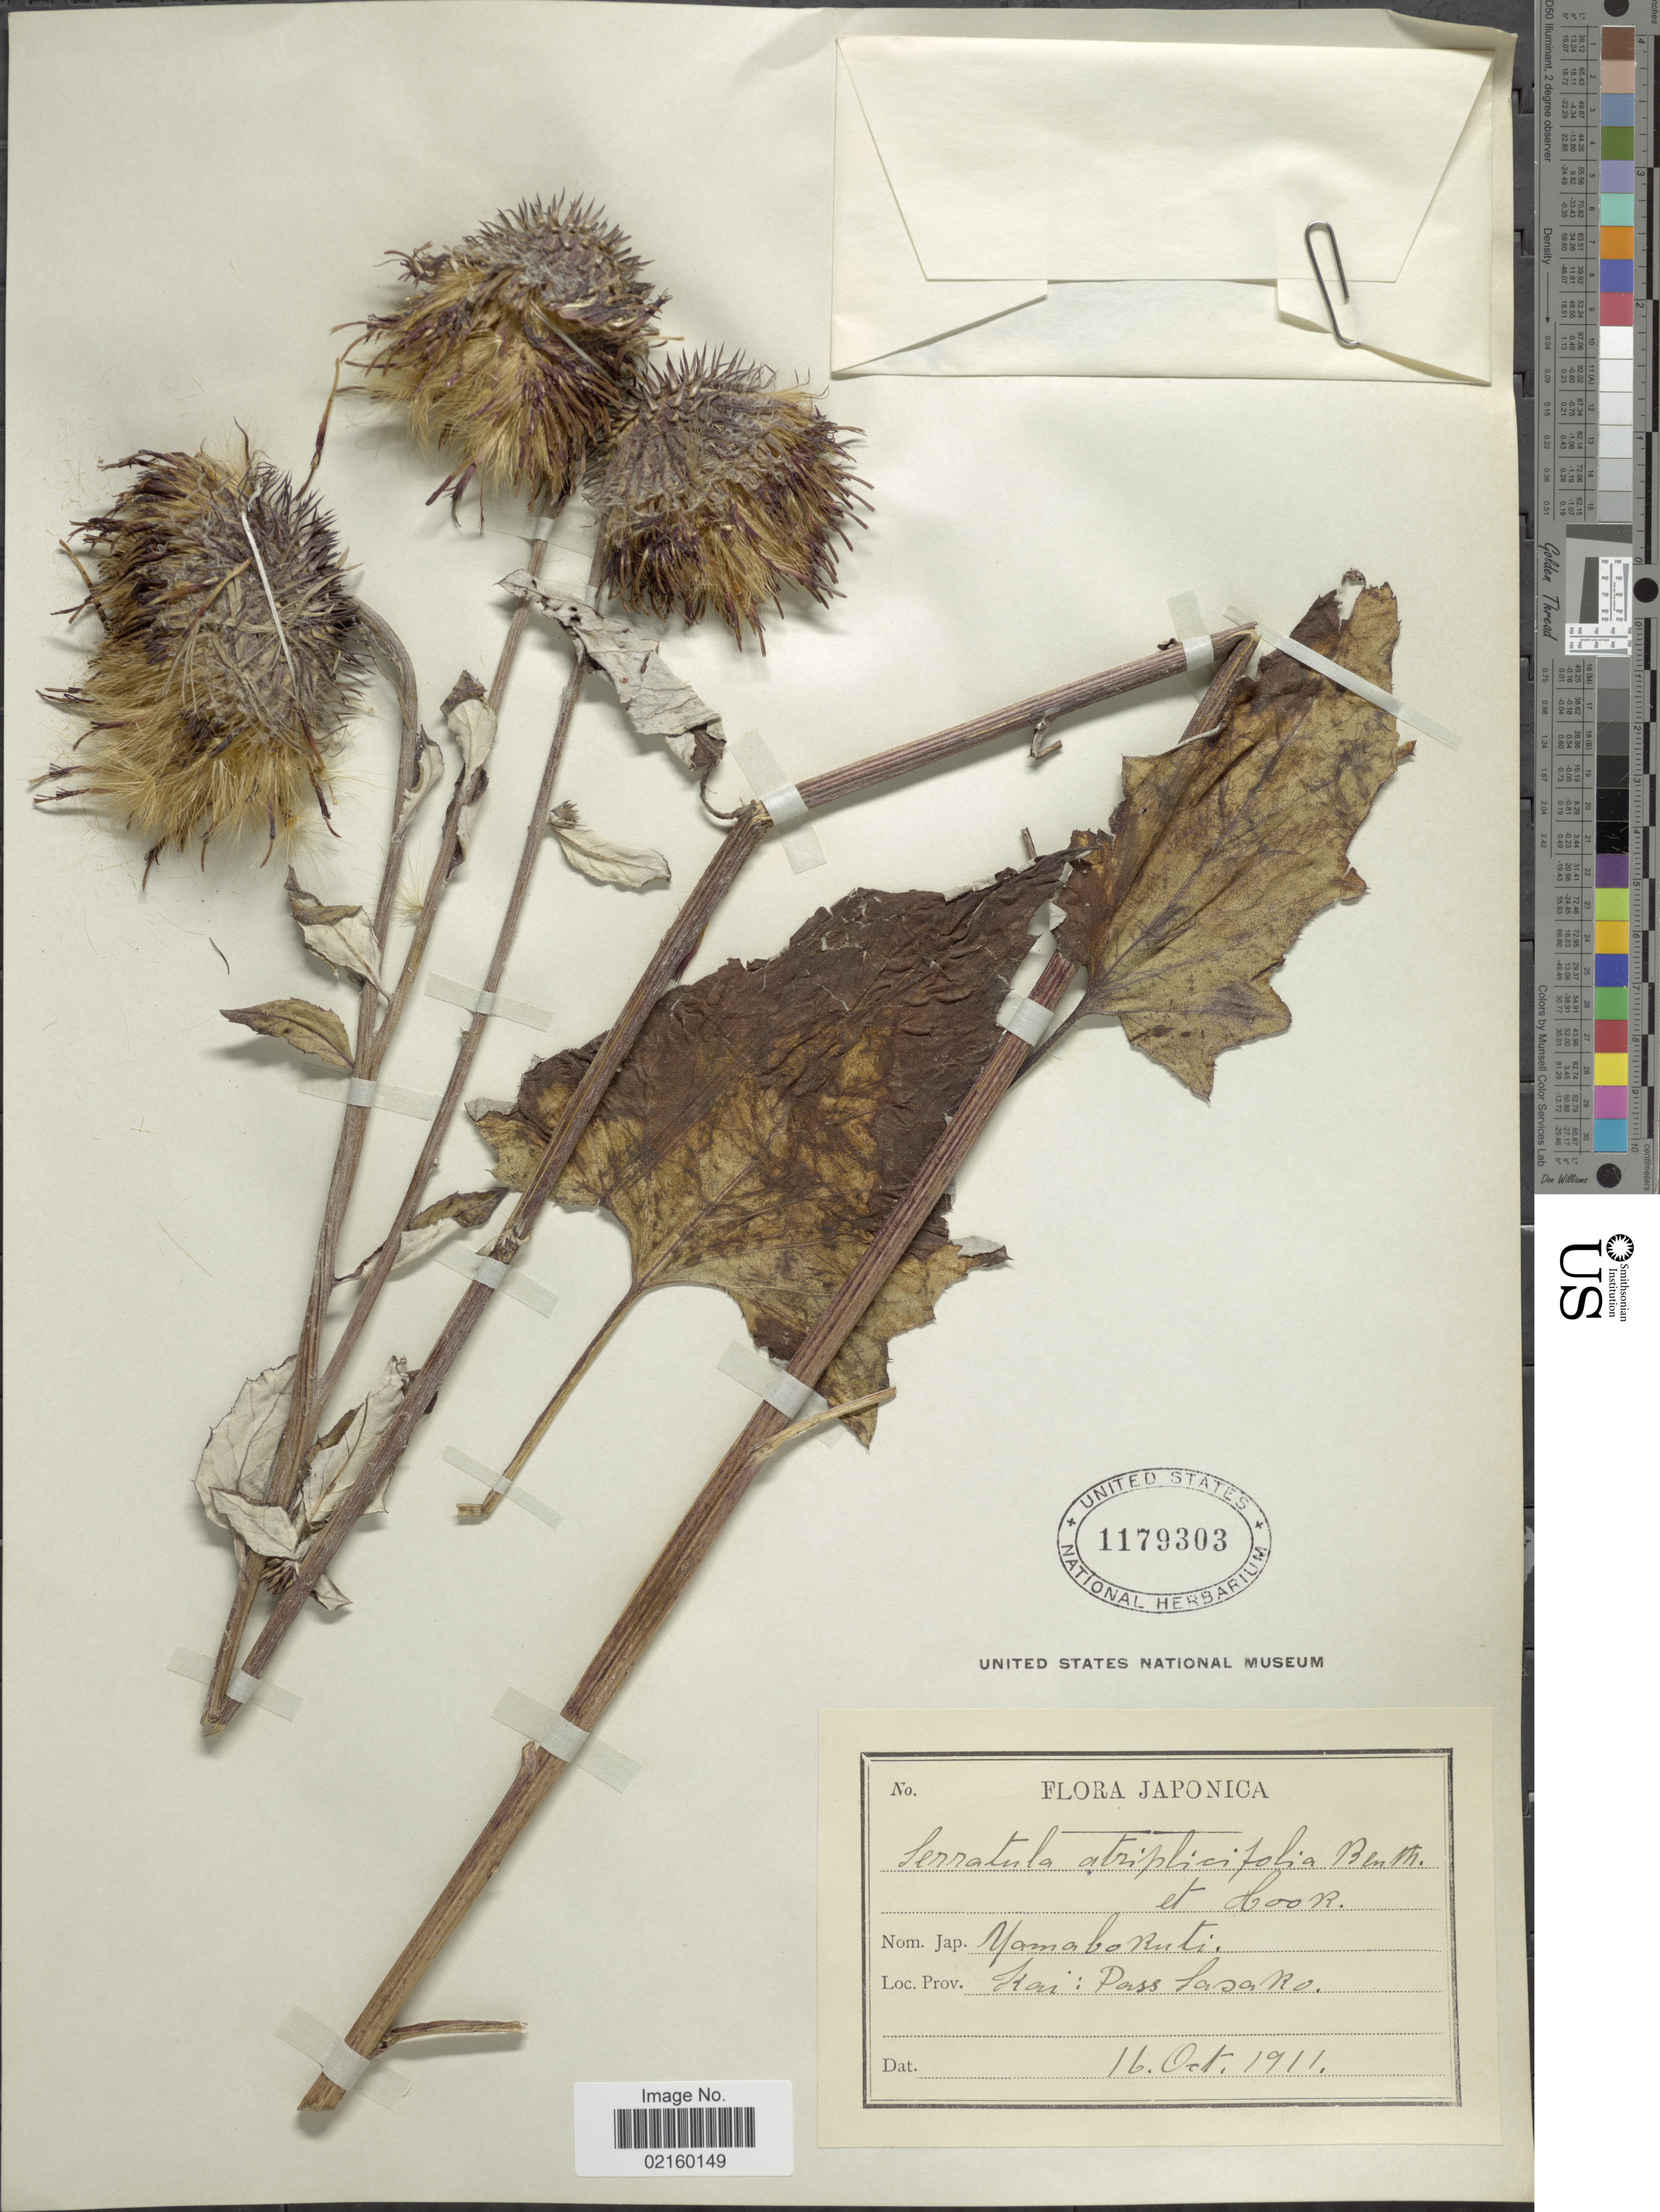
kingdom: Plantae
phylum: Tracheophyta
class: Magnoliopsida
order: Asterales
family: Asteraceae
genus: Serratula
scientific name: Serratula atriplicifolia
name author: Benth. & Hook. f.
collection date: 1911-10-16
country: Japan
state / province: Yamanasi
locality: Pass Sasako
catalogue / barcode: US 1179303